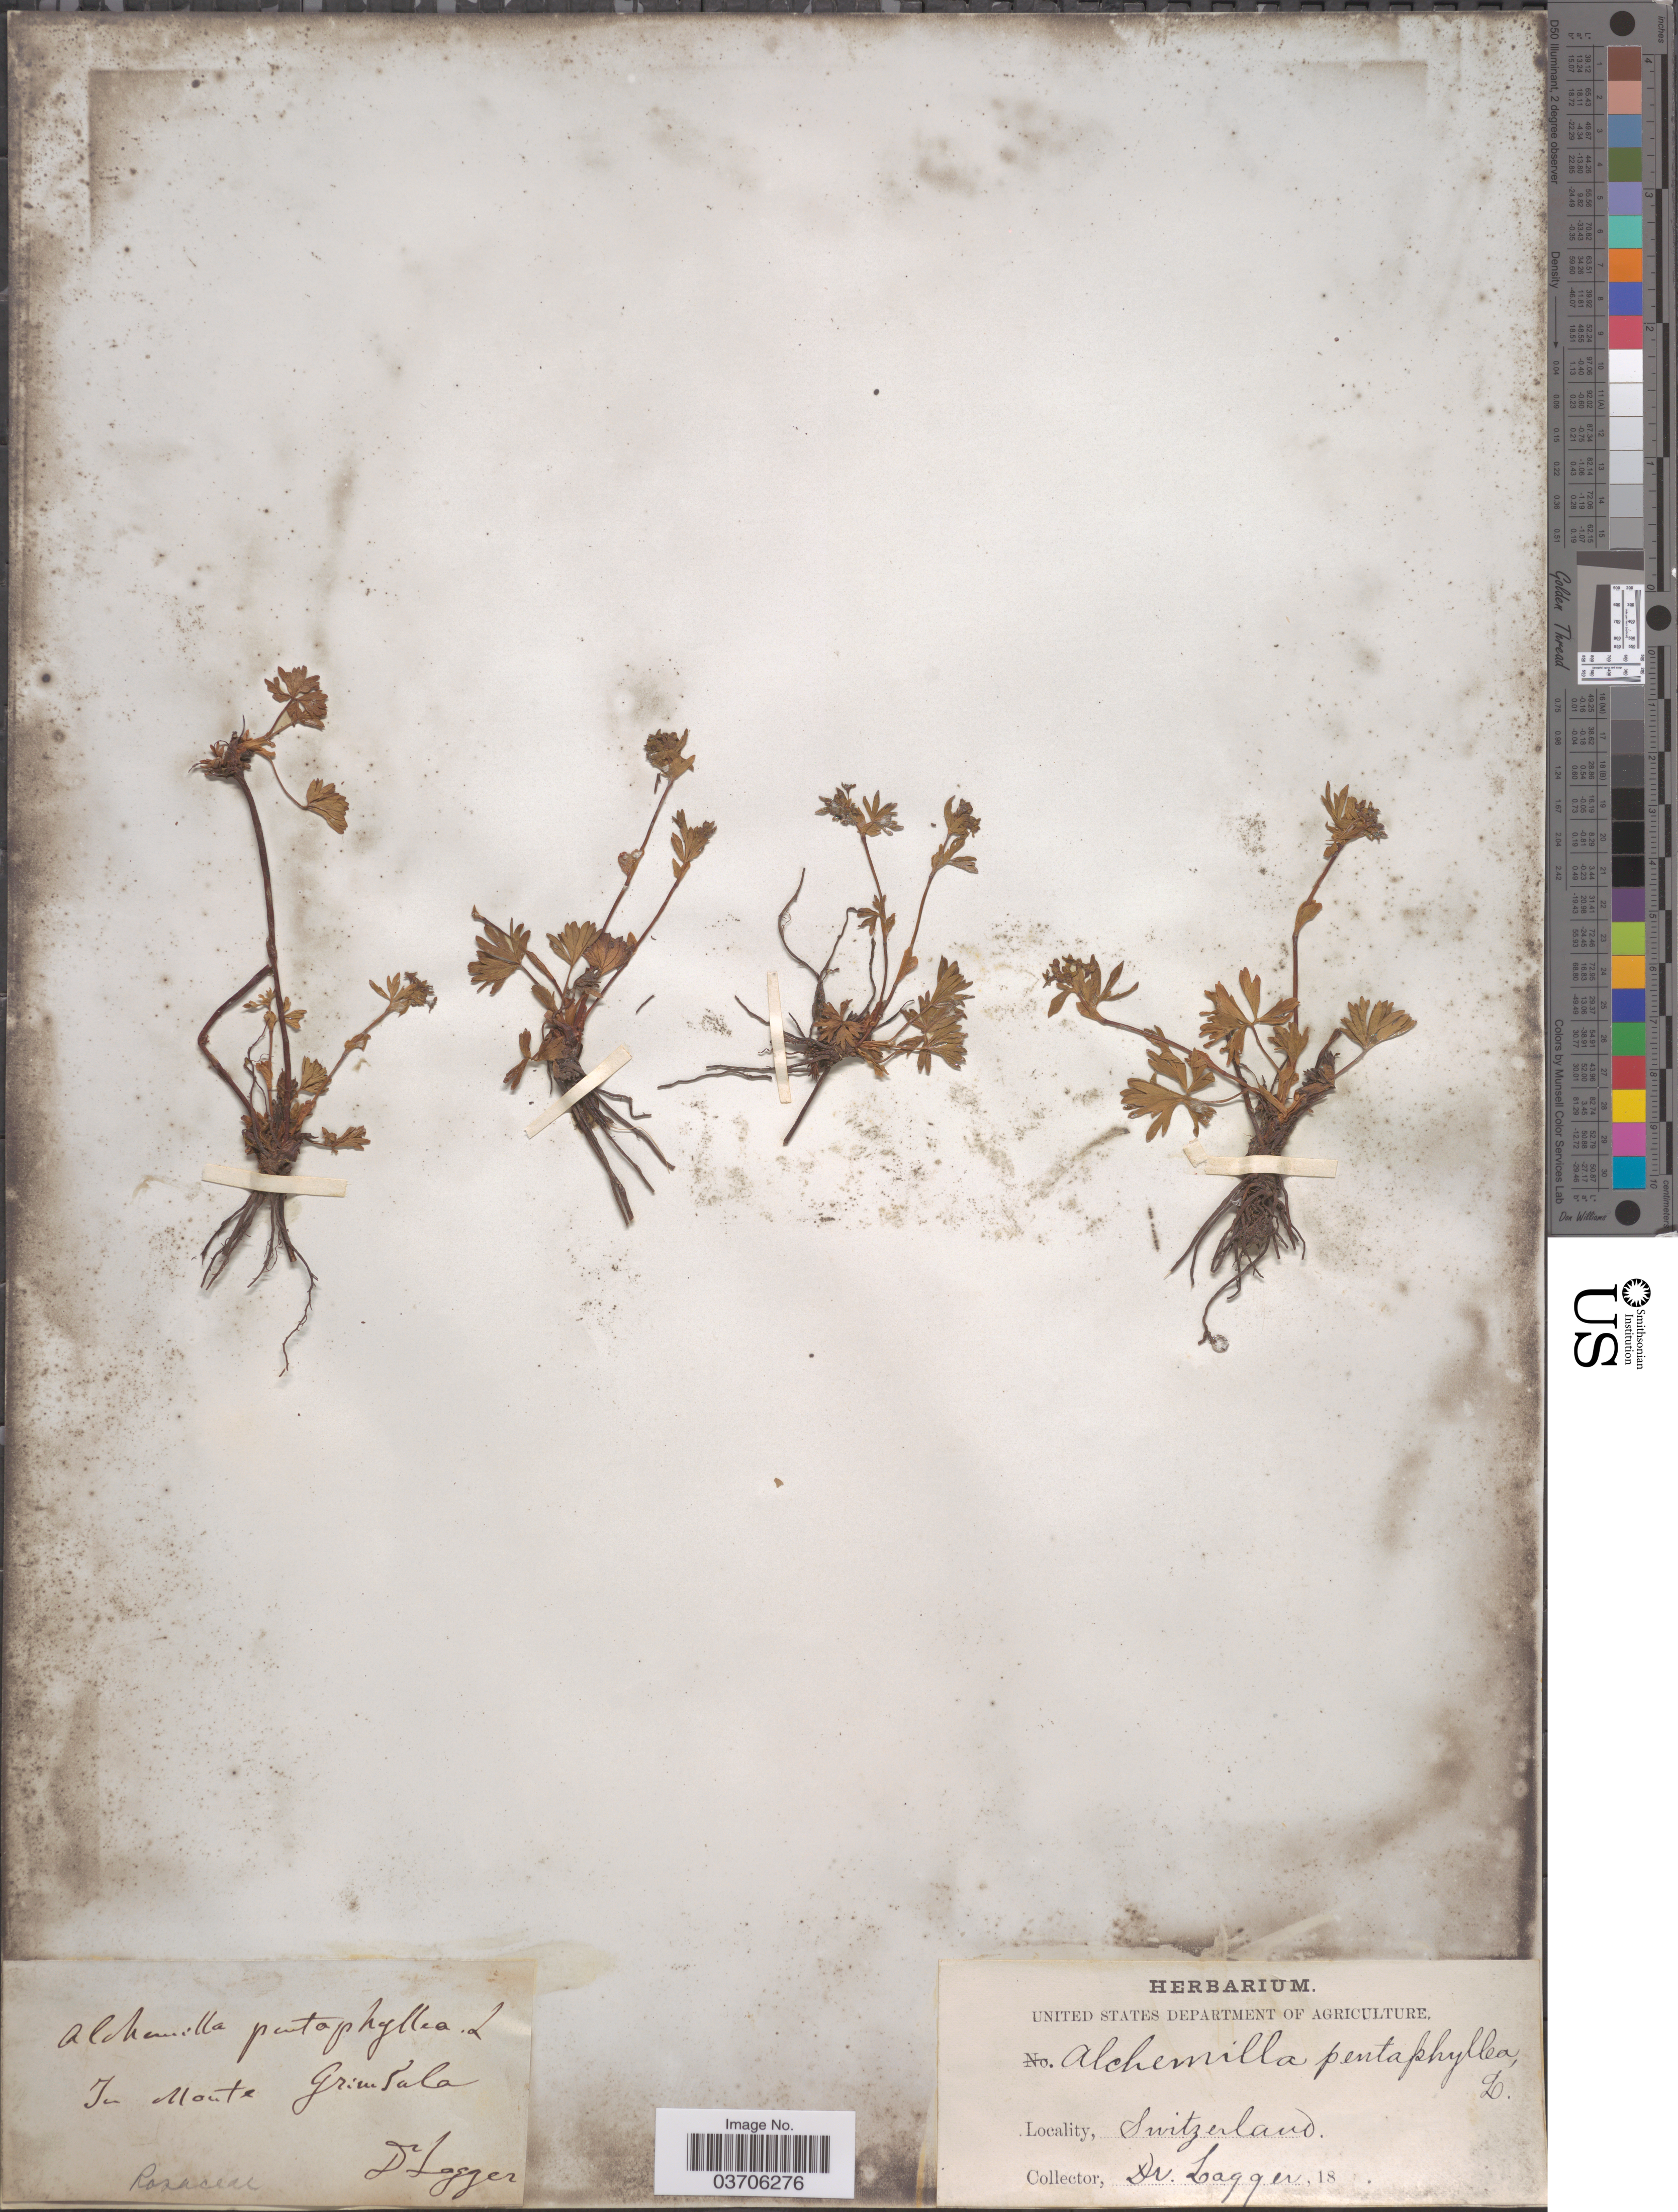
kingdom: Plantae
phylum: Tracheophyta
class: Magnoliopsida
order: Rosales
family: Rosaceae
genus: Alchemilla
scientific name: Alchemilla pentaphylla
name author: L.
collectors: F. J. Lagger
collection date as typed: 18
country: Switzerland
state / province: Valais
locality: In monte Grimsula